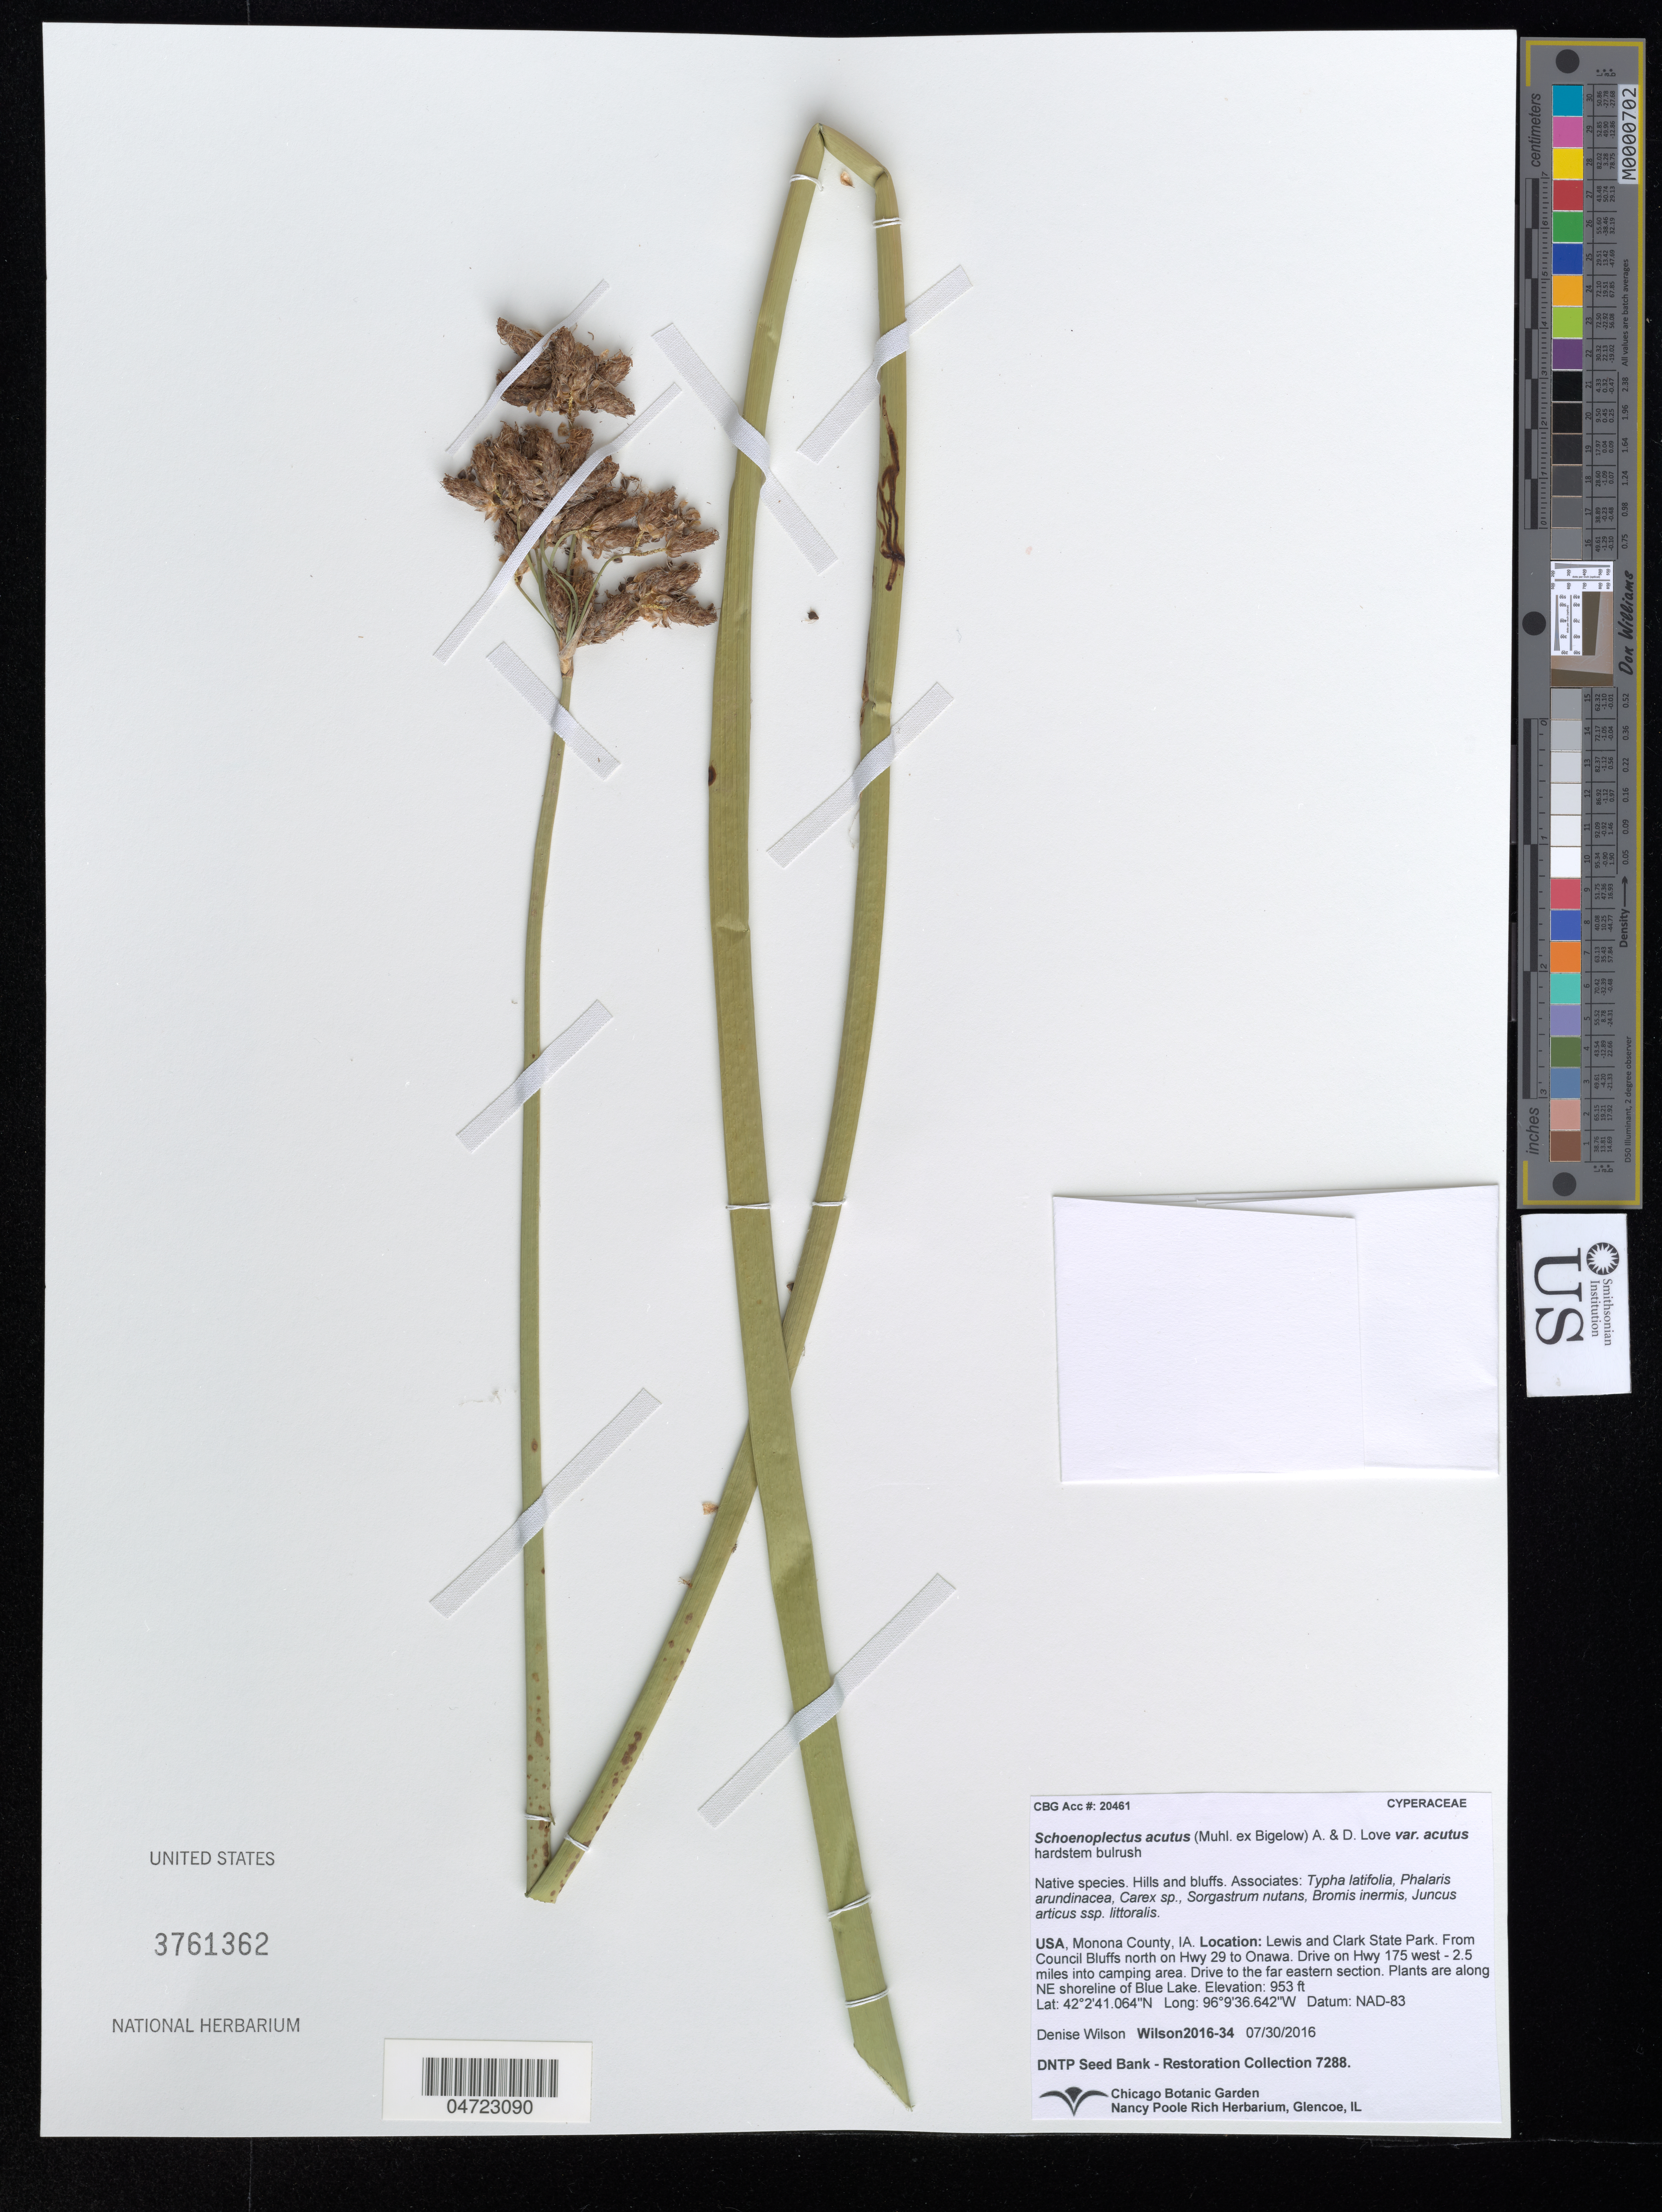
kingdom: Plantae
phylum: Tracheophyta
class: Liliopsida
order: Poales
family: Cyperaceae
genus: Schoenoplectus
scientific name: Schoenoplectus acutus var. acutus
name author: (Muhl. ex Bigelow) Á. Löve & D. Löve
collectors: D. Wilson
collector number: Wilson2016-34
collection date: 2016-07-30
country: United States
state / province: Iowa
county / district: Monona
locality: Monona County. Lewis and Clark State Park. From Council Bluffs north on Hwy 29 to Onawa. Drive on Hwy 175 west - 2.5 miles into camping area. Drive to the far eastern section. Plants are along NE shoreline of Blue Lake.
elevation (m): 290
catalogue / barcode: US 3761362